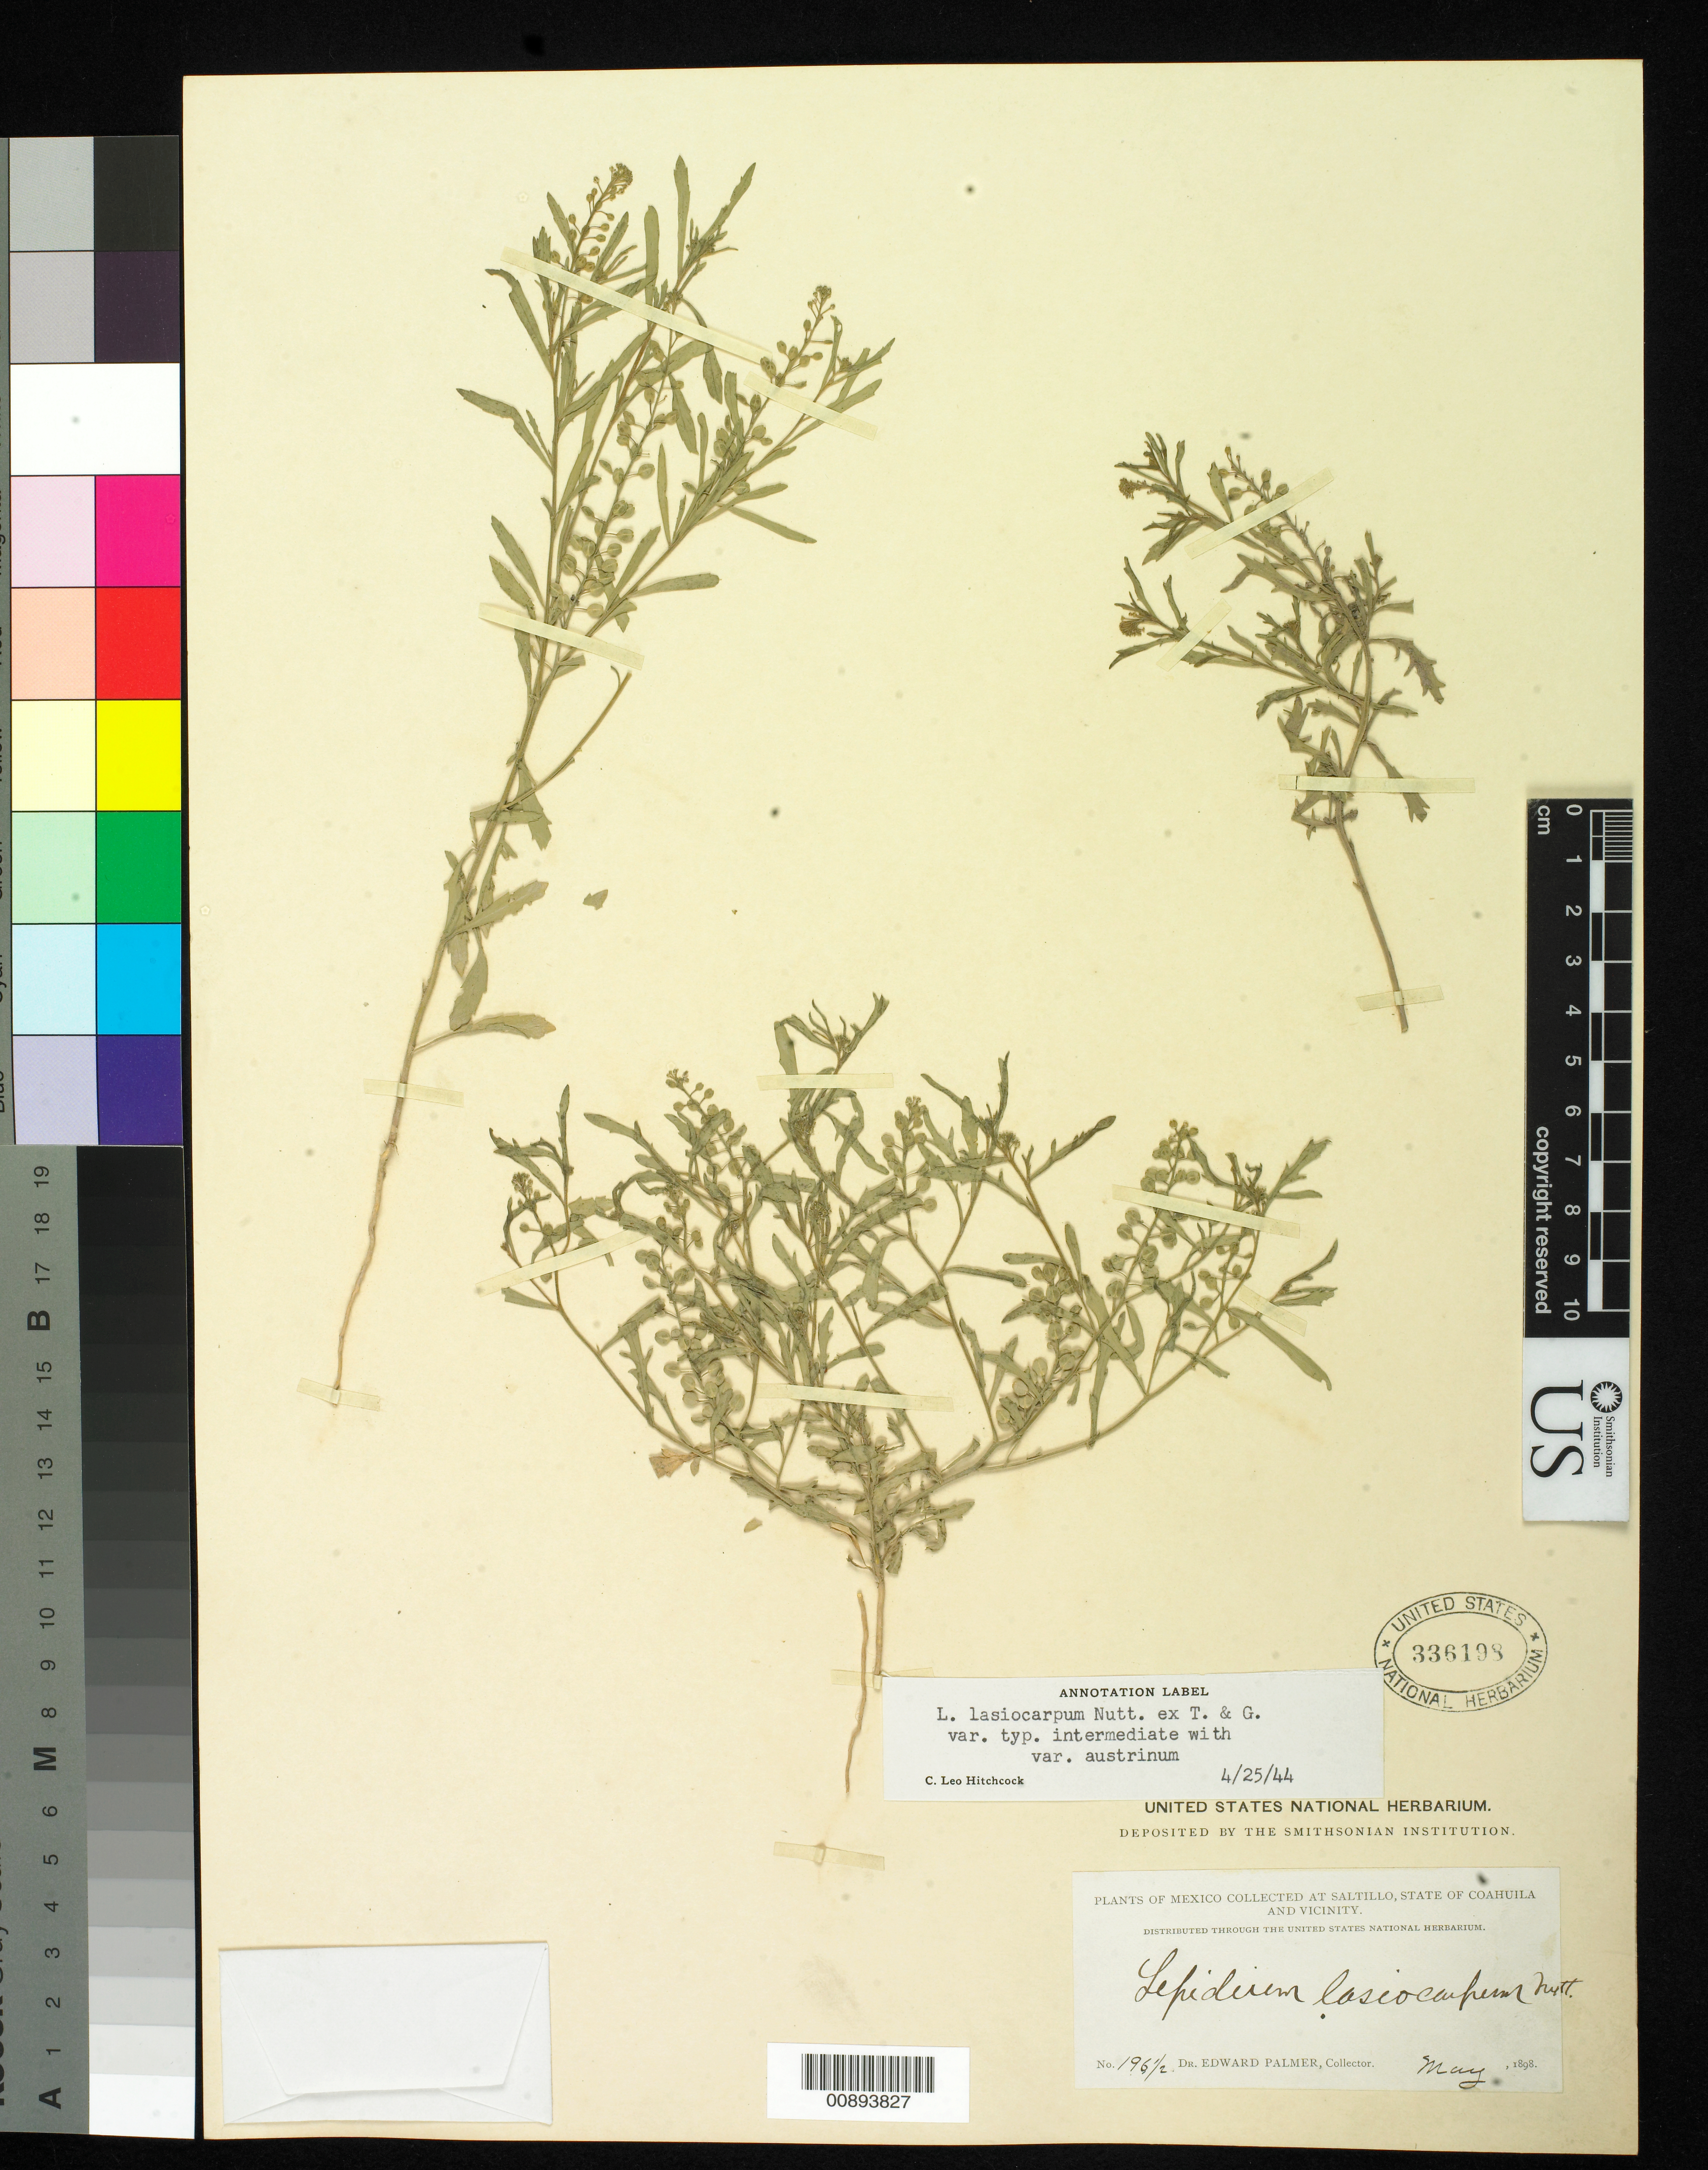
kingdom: Plantae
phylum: Tracheophyta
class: Magnoliopsida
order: Brassicales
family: Brassicaceae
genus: Lepidium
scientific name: Lepidium lasiocarpum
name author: Nutt.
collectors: E. Palmer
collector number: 196½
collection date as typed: May 1898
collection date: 1898-05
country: Mexico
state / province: Coahuila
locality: Saltillo, Coahuila and vicinity.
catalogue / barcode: US 336198